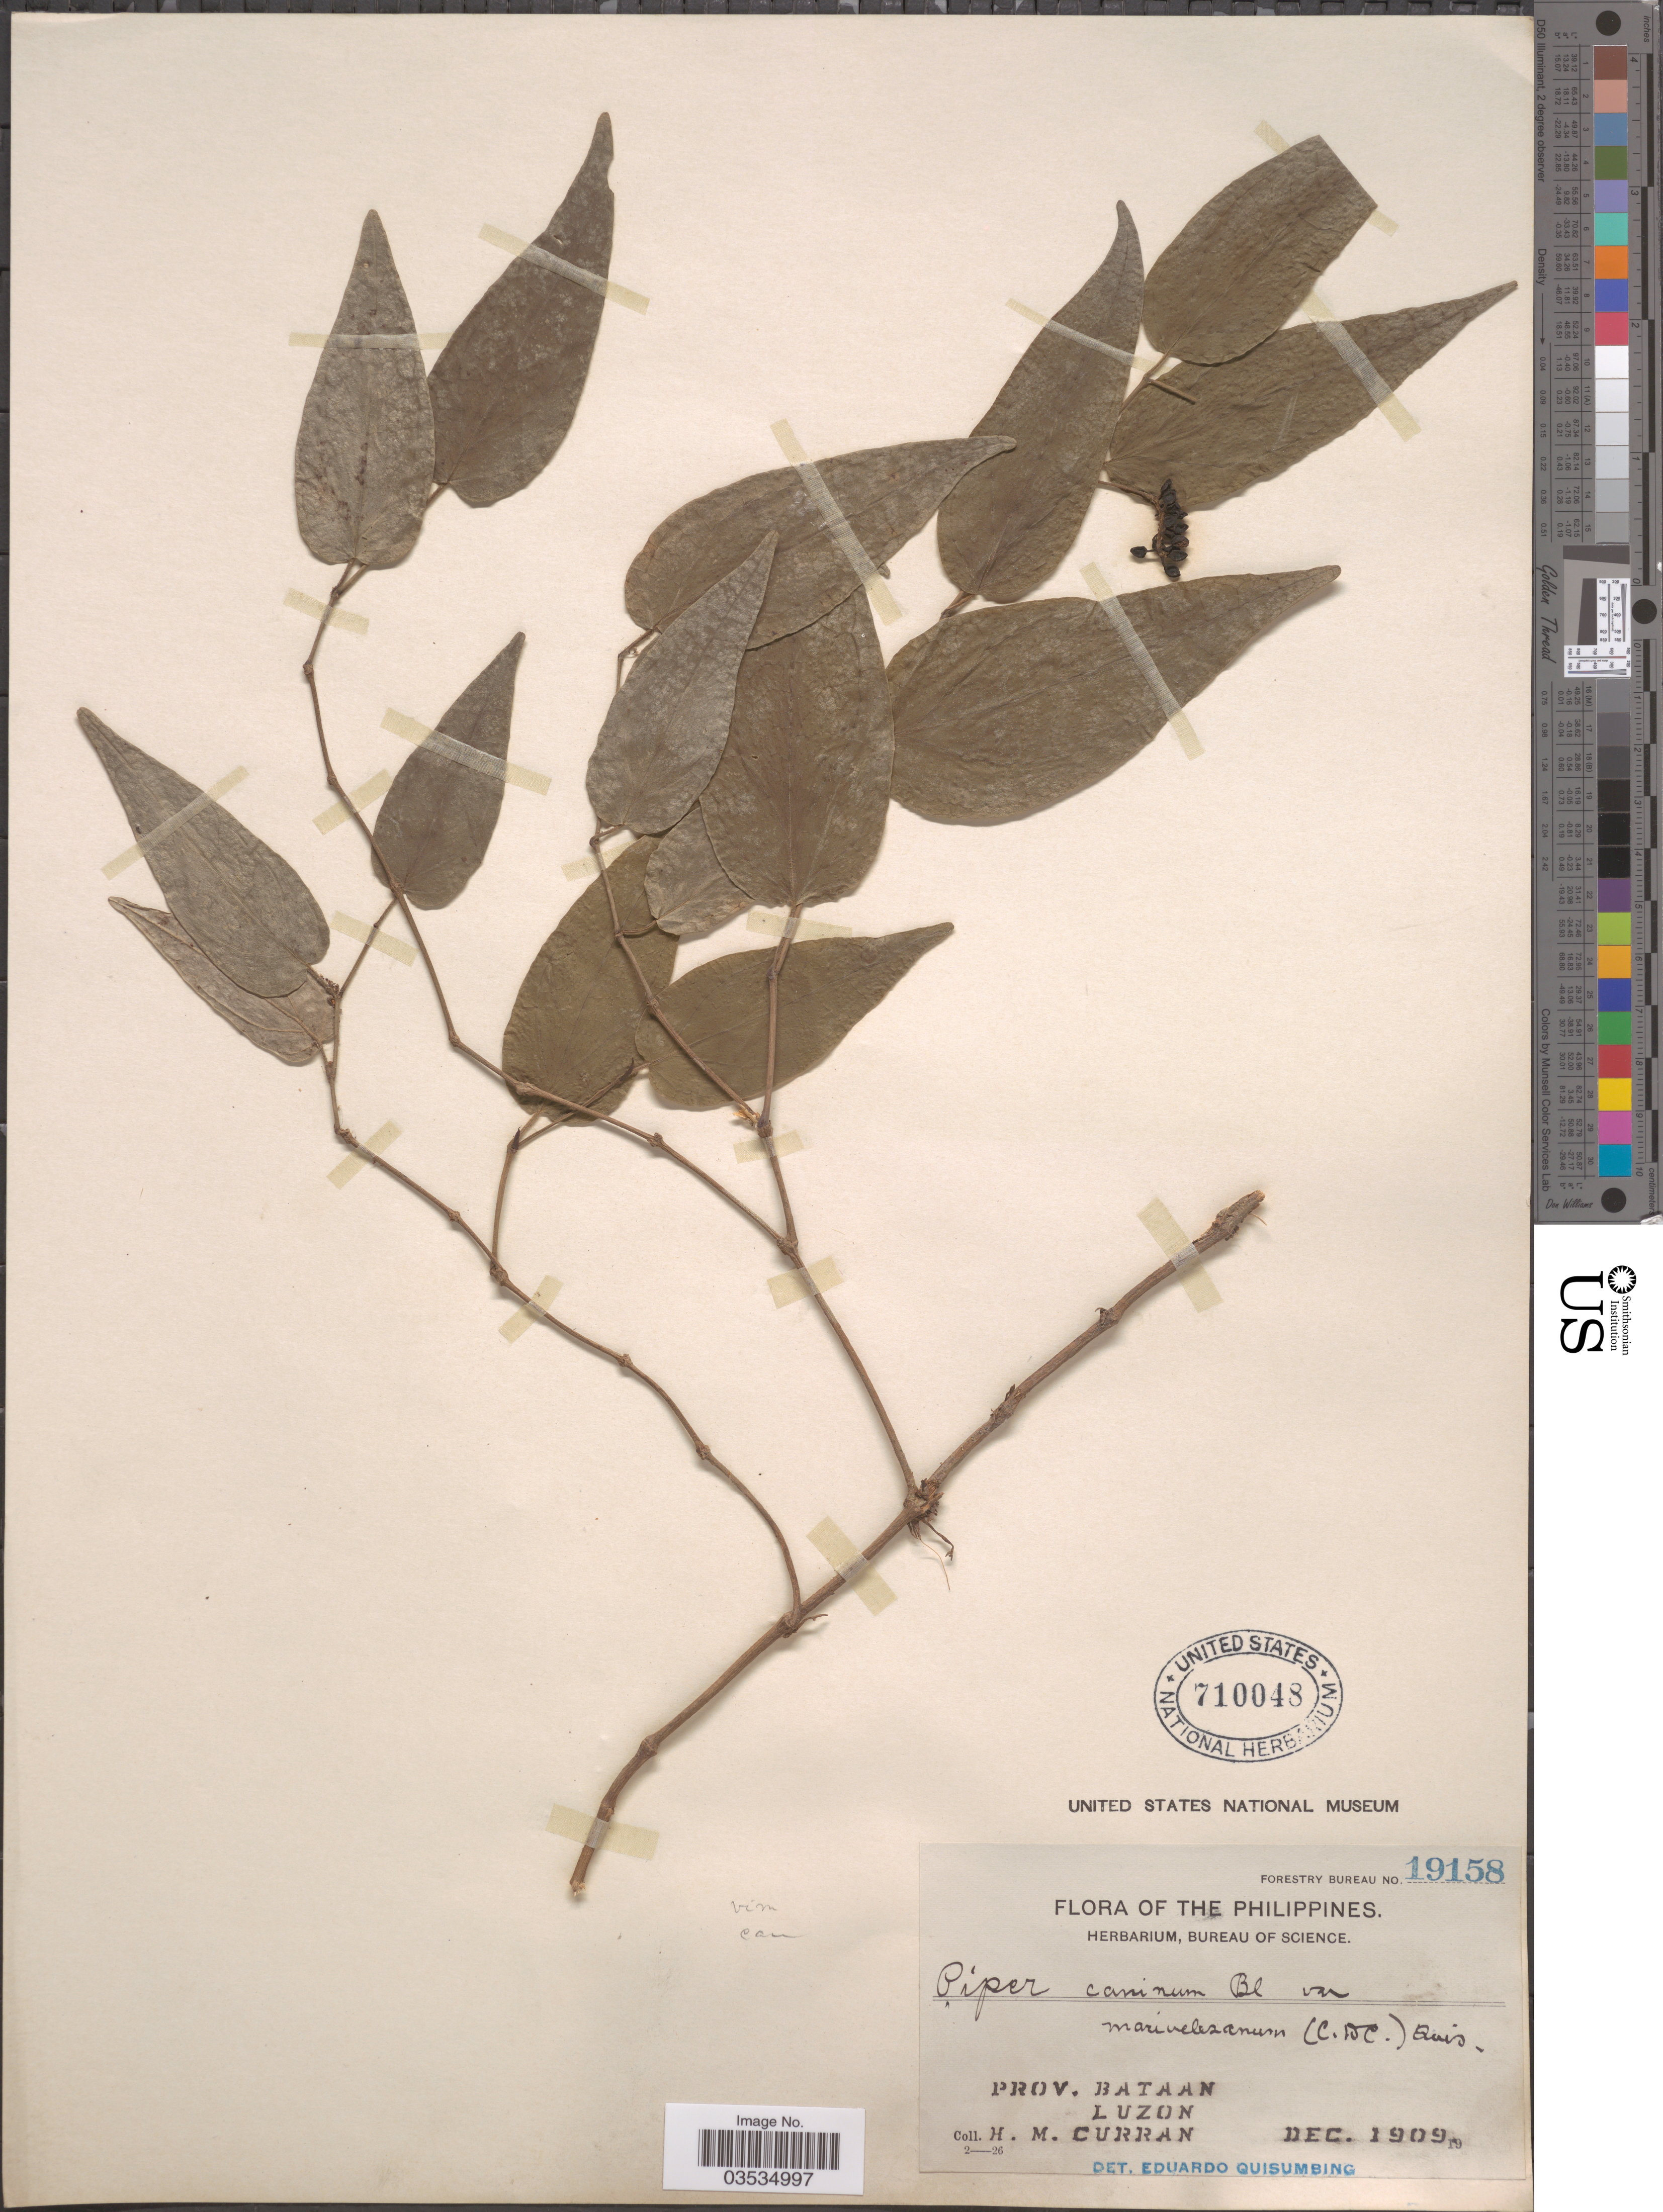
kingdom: Plantae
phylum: Tracheophyta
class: Magnoliopsida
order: Piperales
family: Piperaceae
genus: Piper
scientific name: Piper viminale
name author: Opiz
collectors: H. M. Curran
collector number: Forestry Bureau 19158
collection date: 1909-12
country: Philippines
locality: Prov. Bataan. Luzon.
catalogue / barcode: US 710048